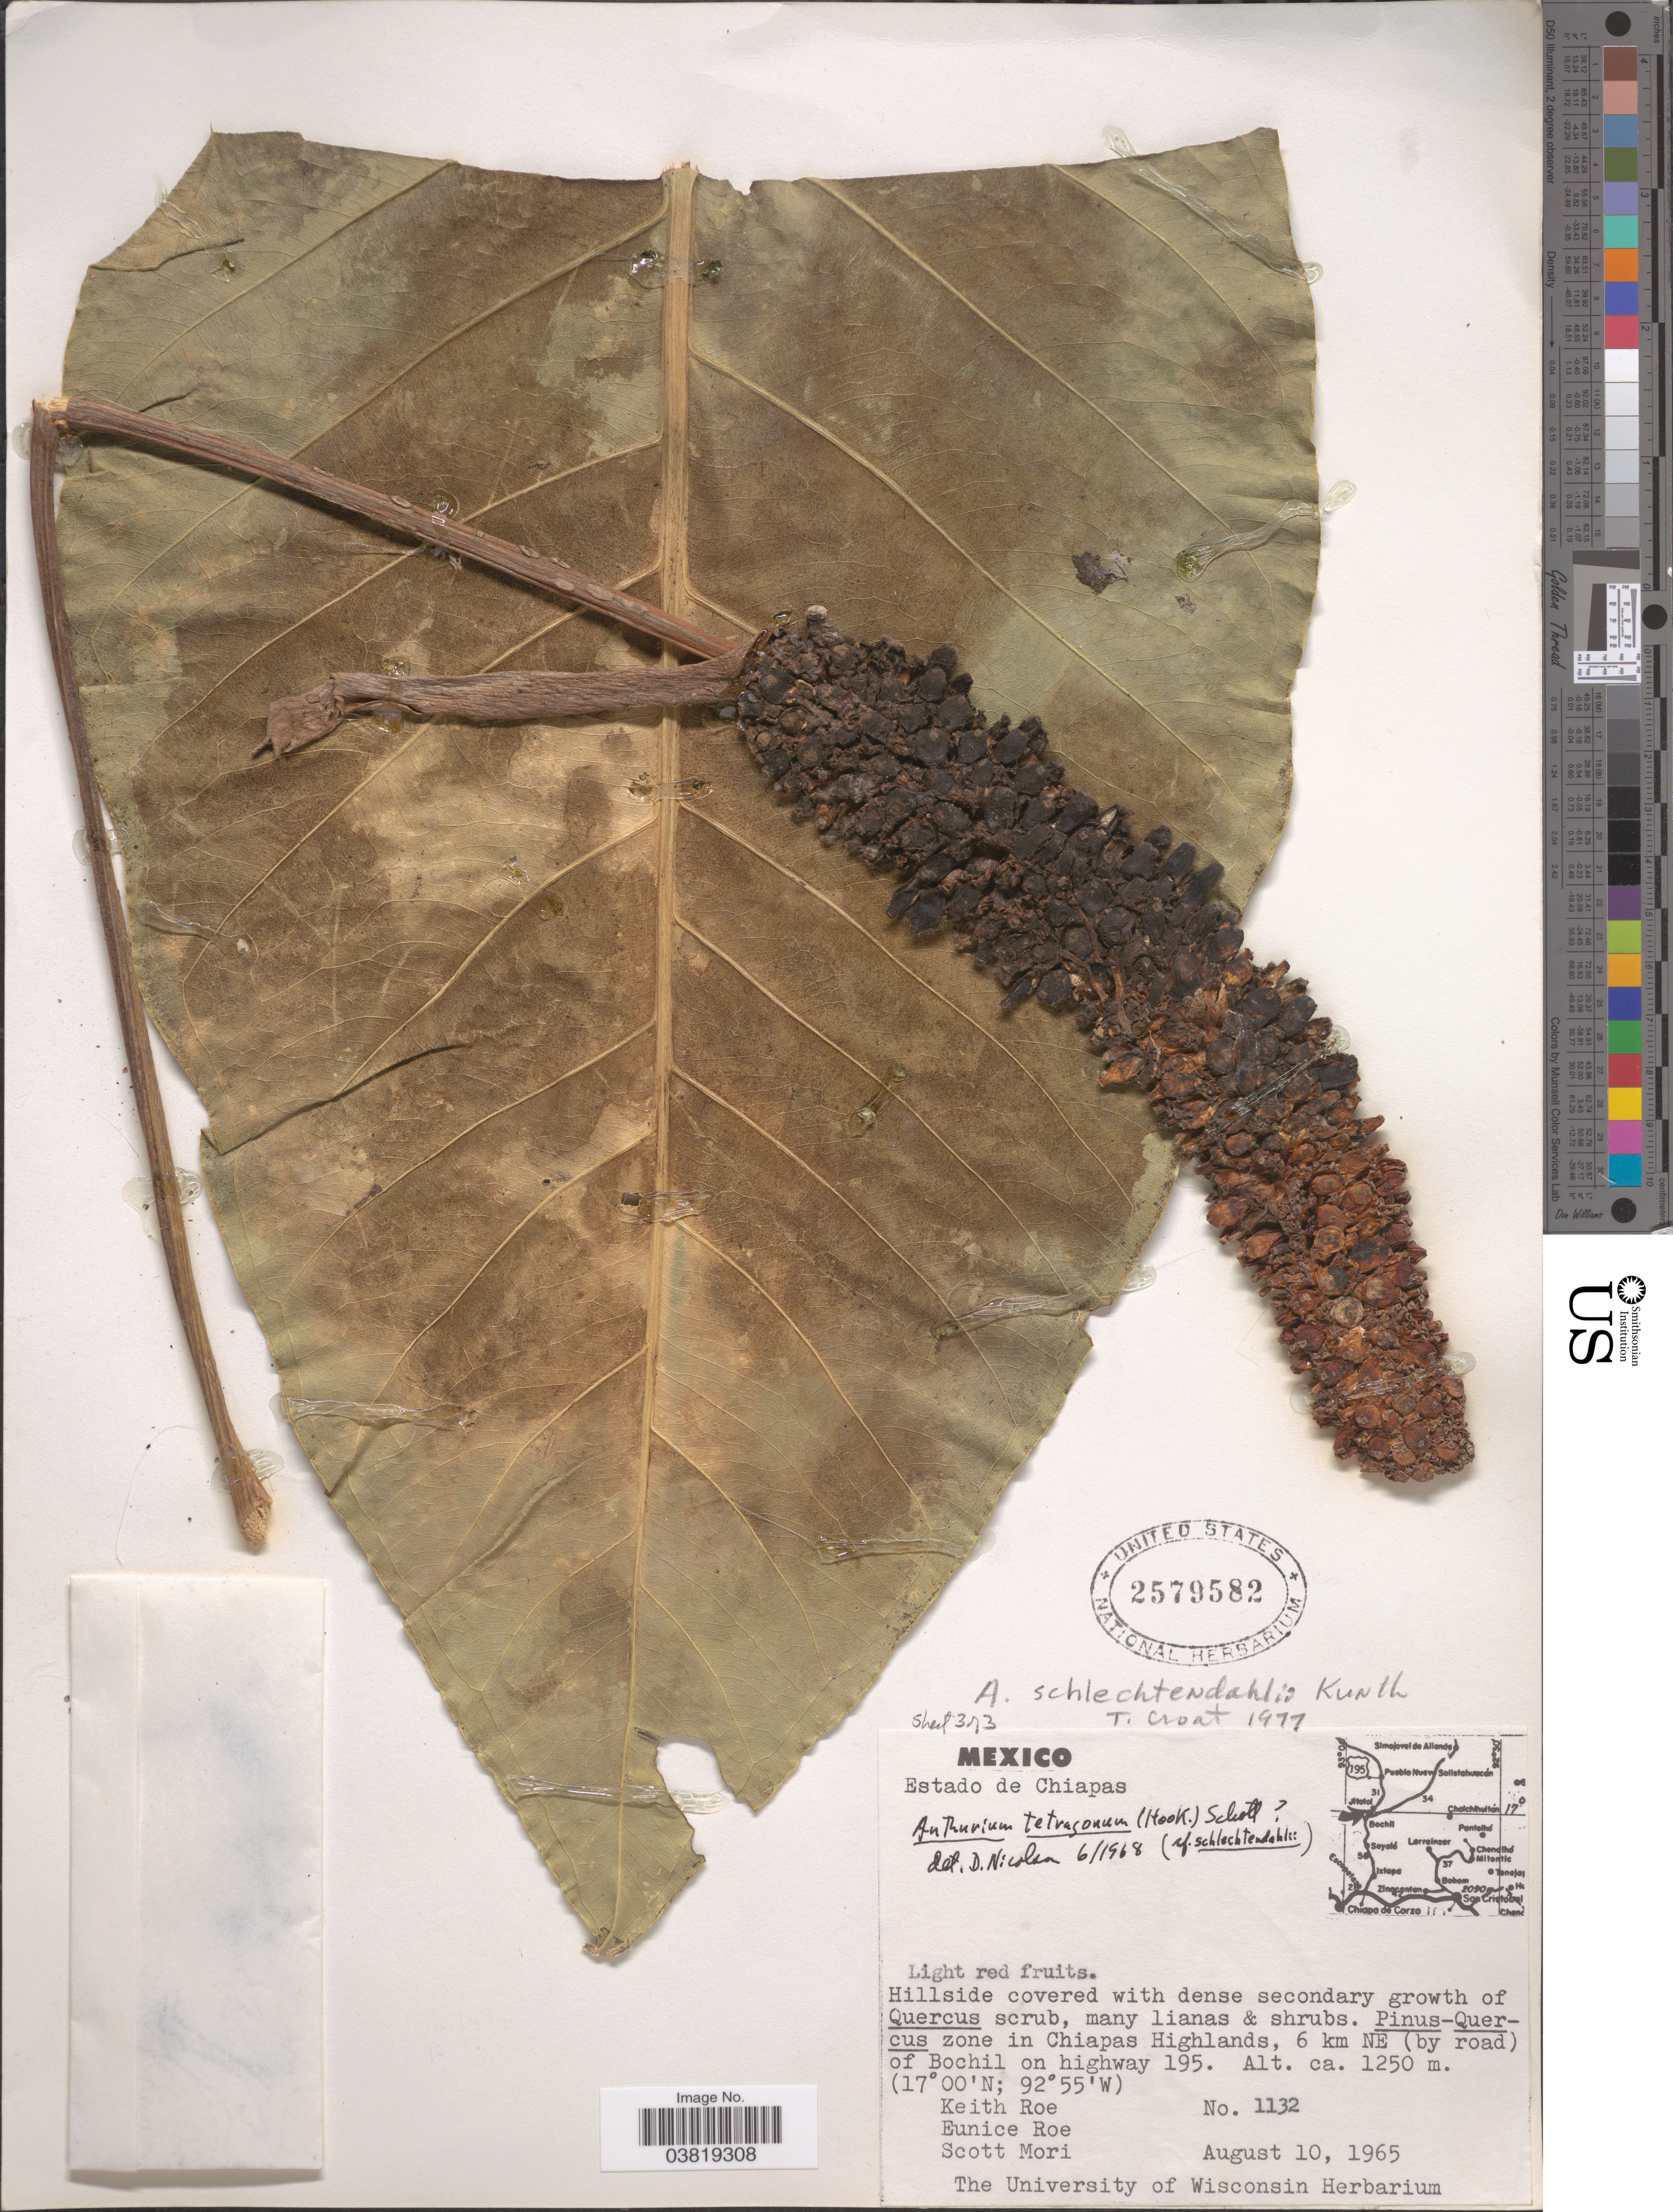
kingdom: Plantae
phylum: Tracheophyta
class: Liliopsida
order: Alismatales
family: Araceae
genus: Anthurium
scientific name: Anthurium schlechtendalii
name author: Kunth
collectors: K. E. Roe, E. Roe & S. Mori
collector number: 1132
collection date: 1965-08-10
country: Mexico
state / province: Chiapas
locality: In Chiapas Highlands, 6 km NE (by road) of Bochil on highway 195.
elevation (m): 1250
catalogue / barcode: US 2579582